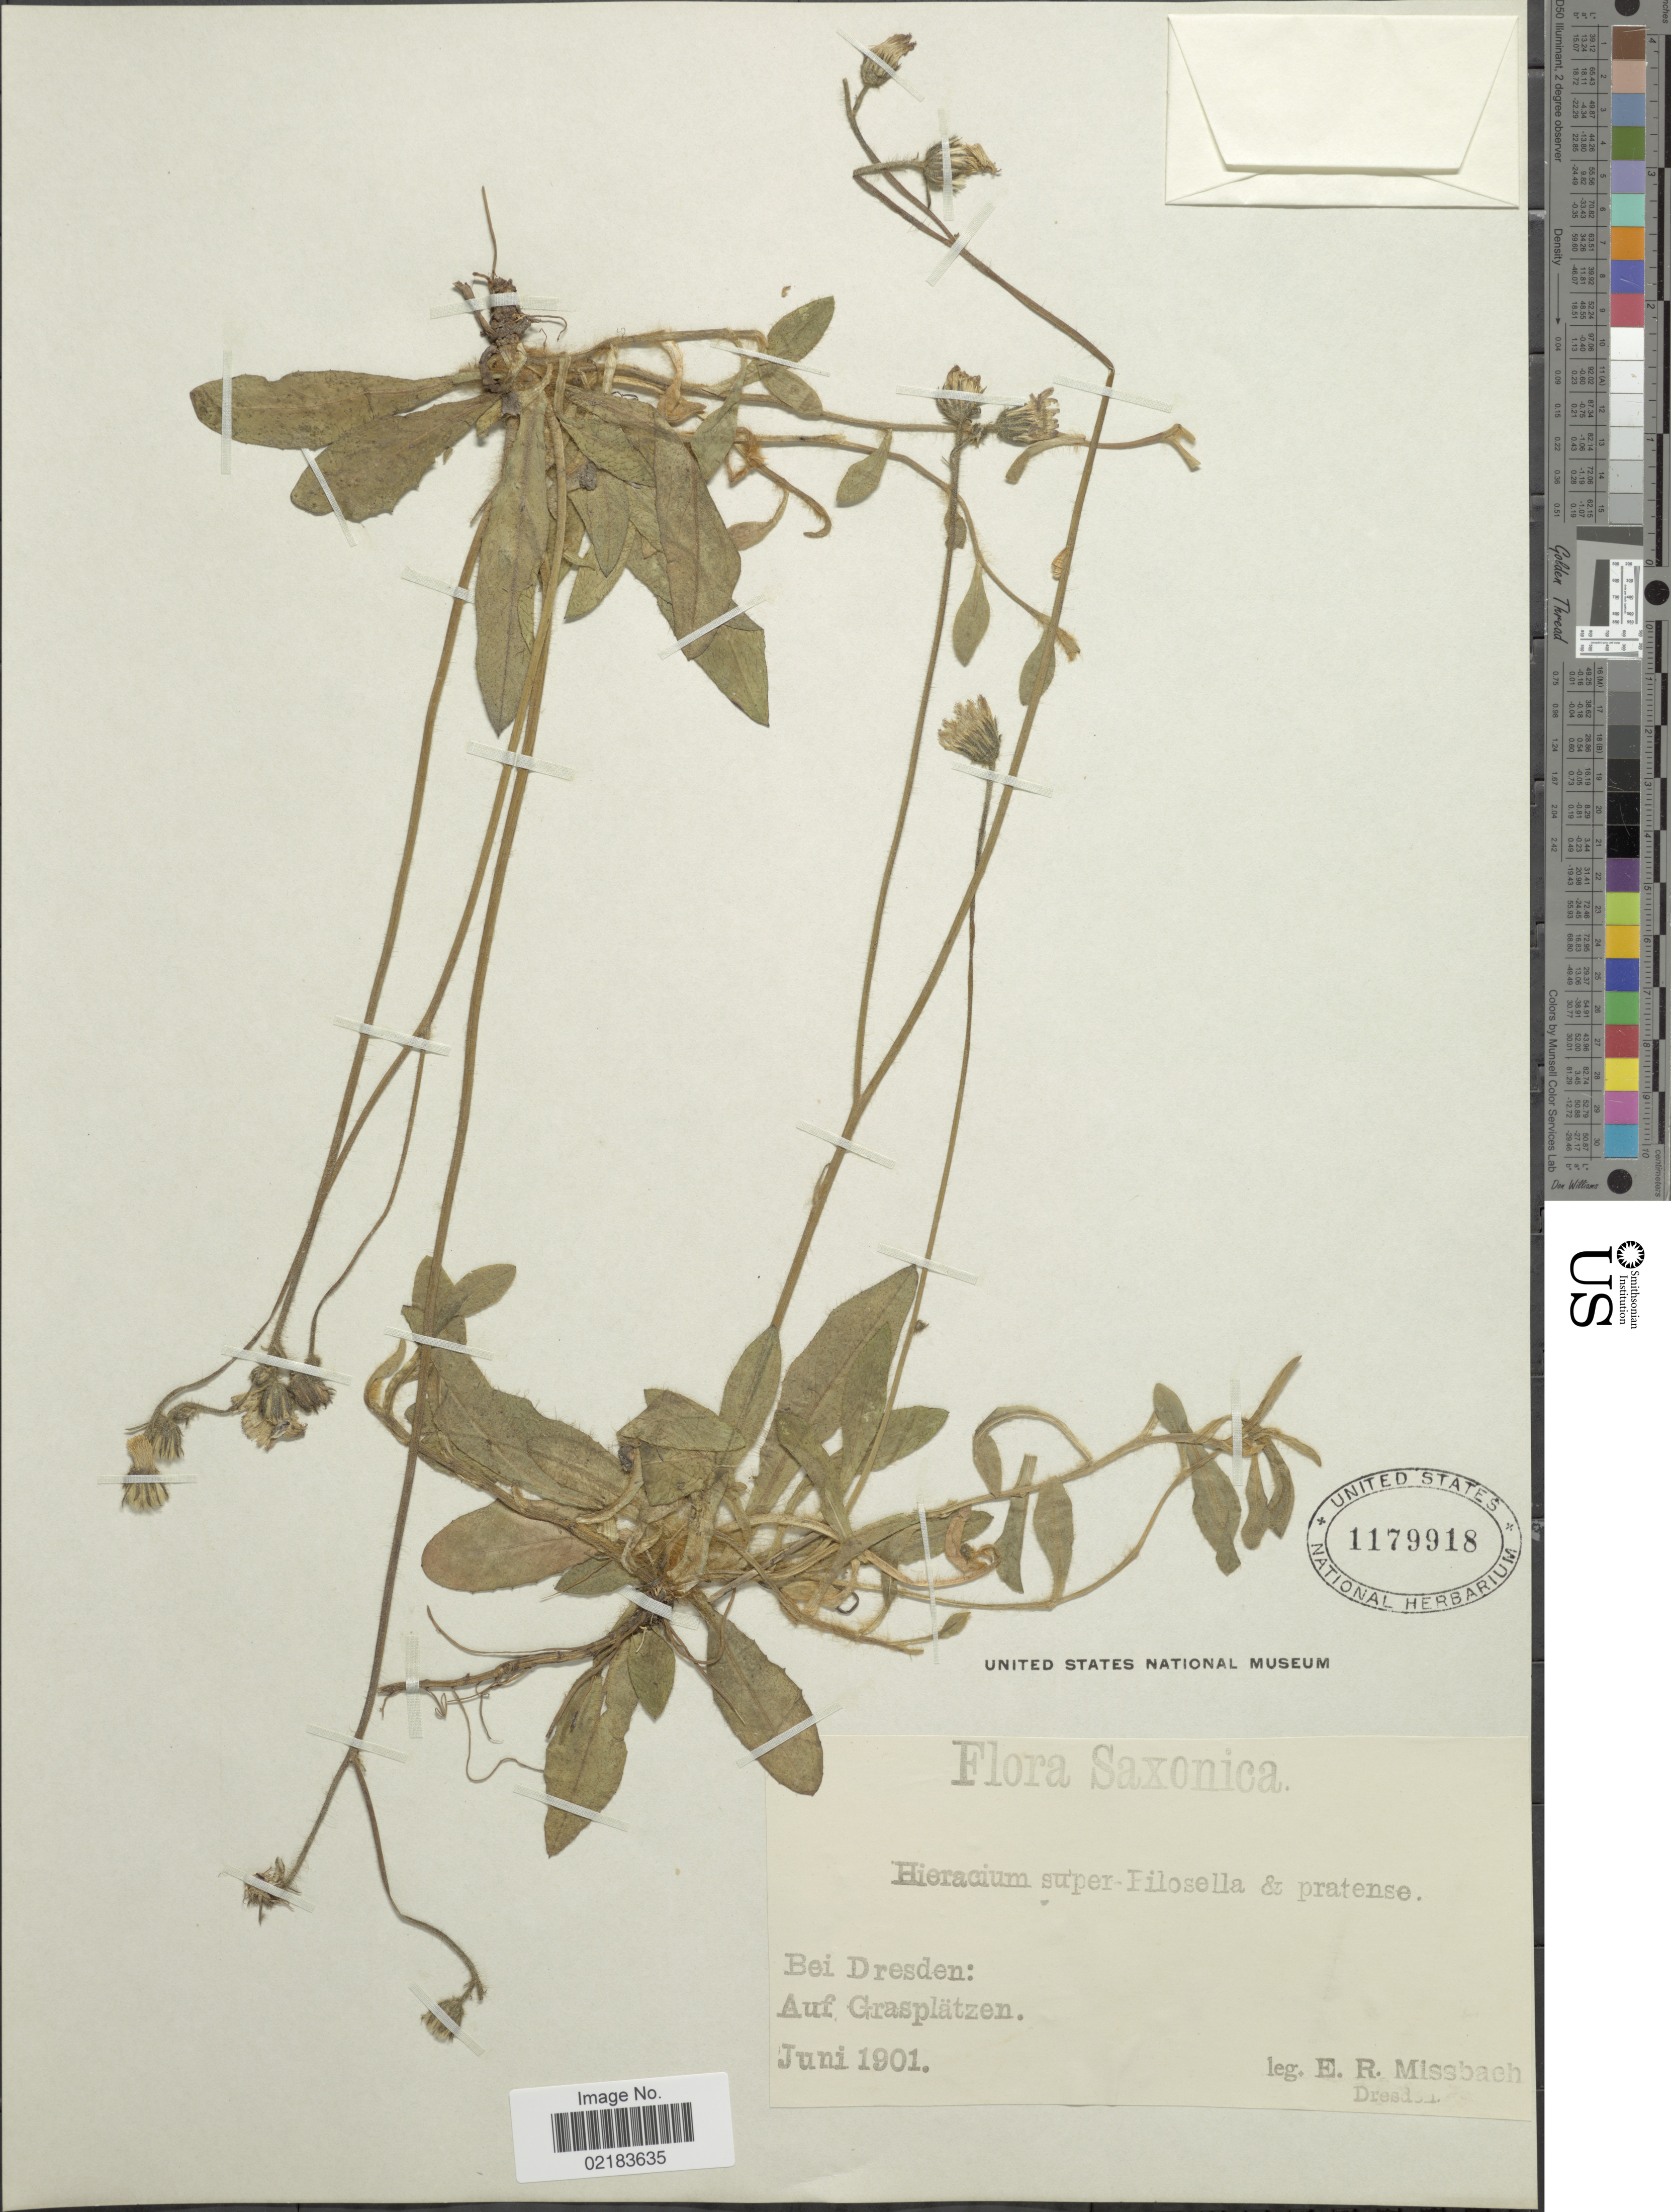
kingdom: Plantae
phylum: Tracheophyta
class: Magnoliopsida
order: Asterales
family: Asteraceae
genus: Pilosella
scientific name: Pilosella sp.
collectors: E. Missbach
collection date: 1901-06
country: Germany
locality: Saxonica. Bei Dresden: Auf Grasplätzen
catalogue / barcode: US 1179918